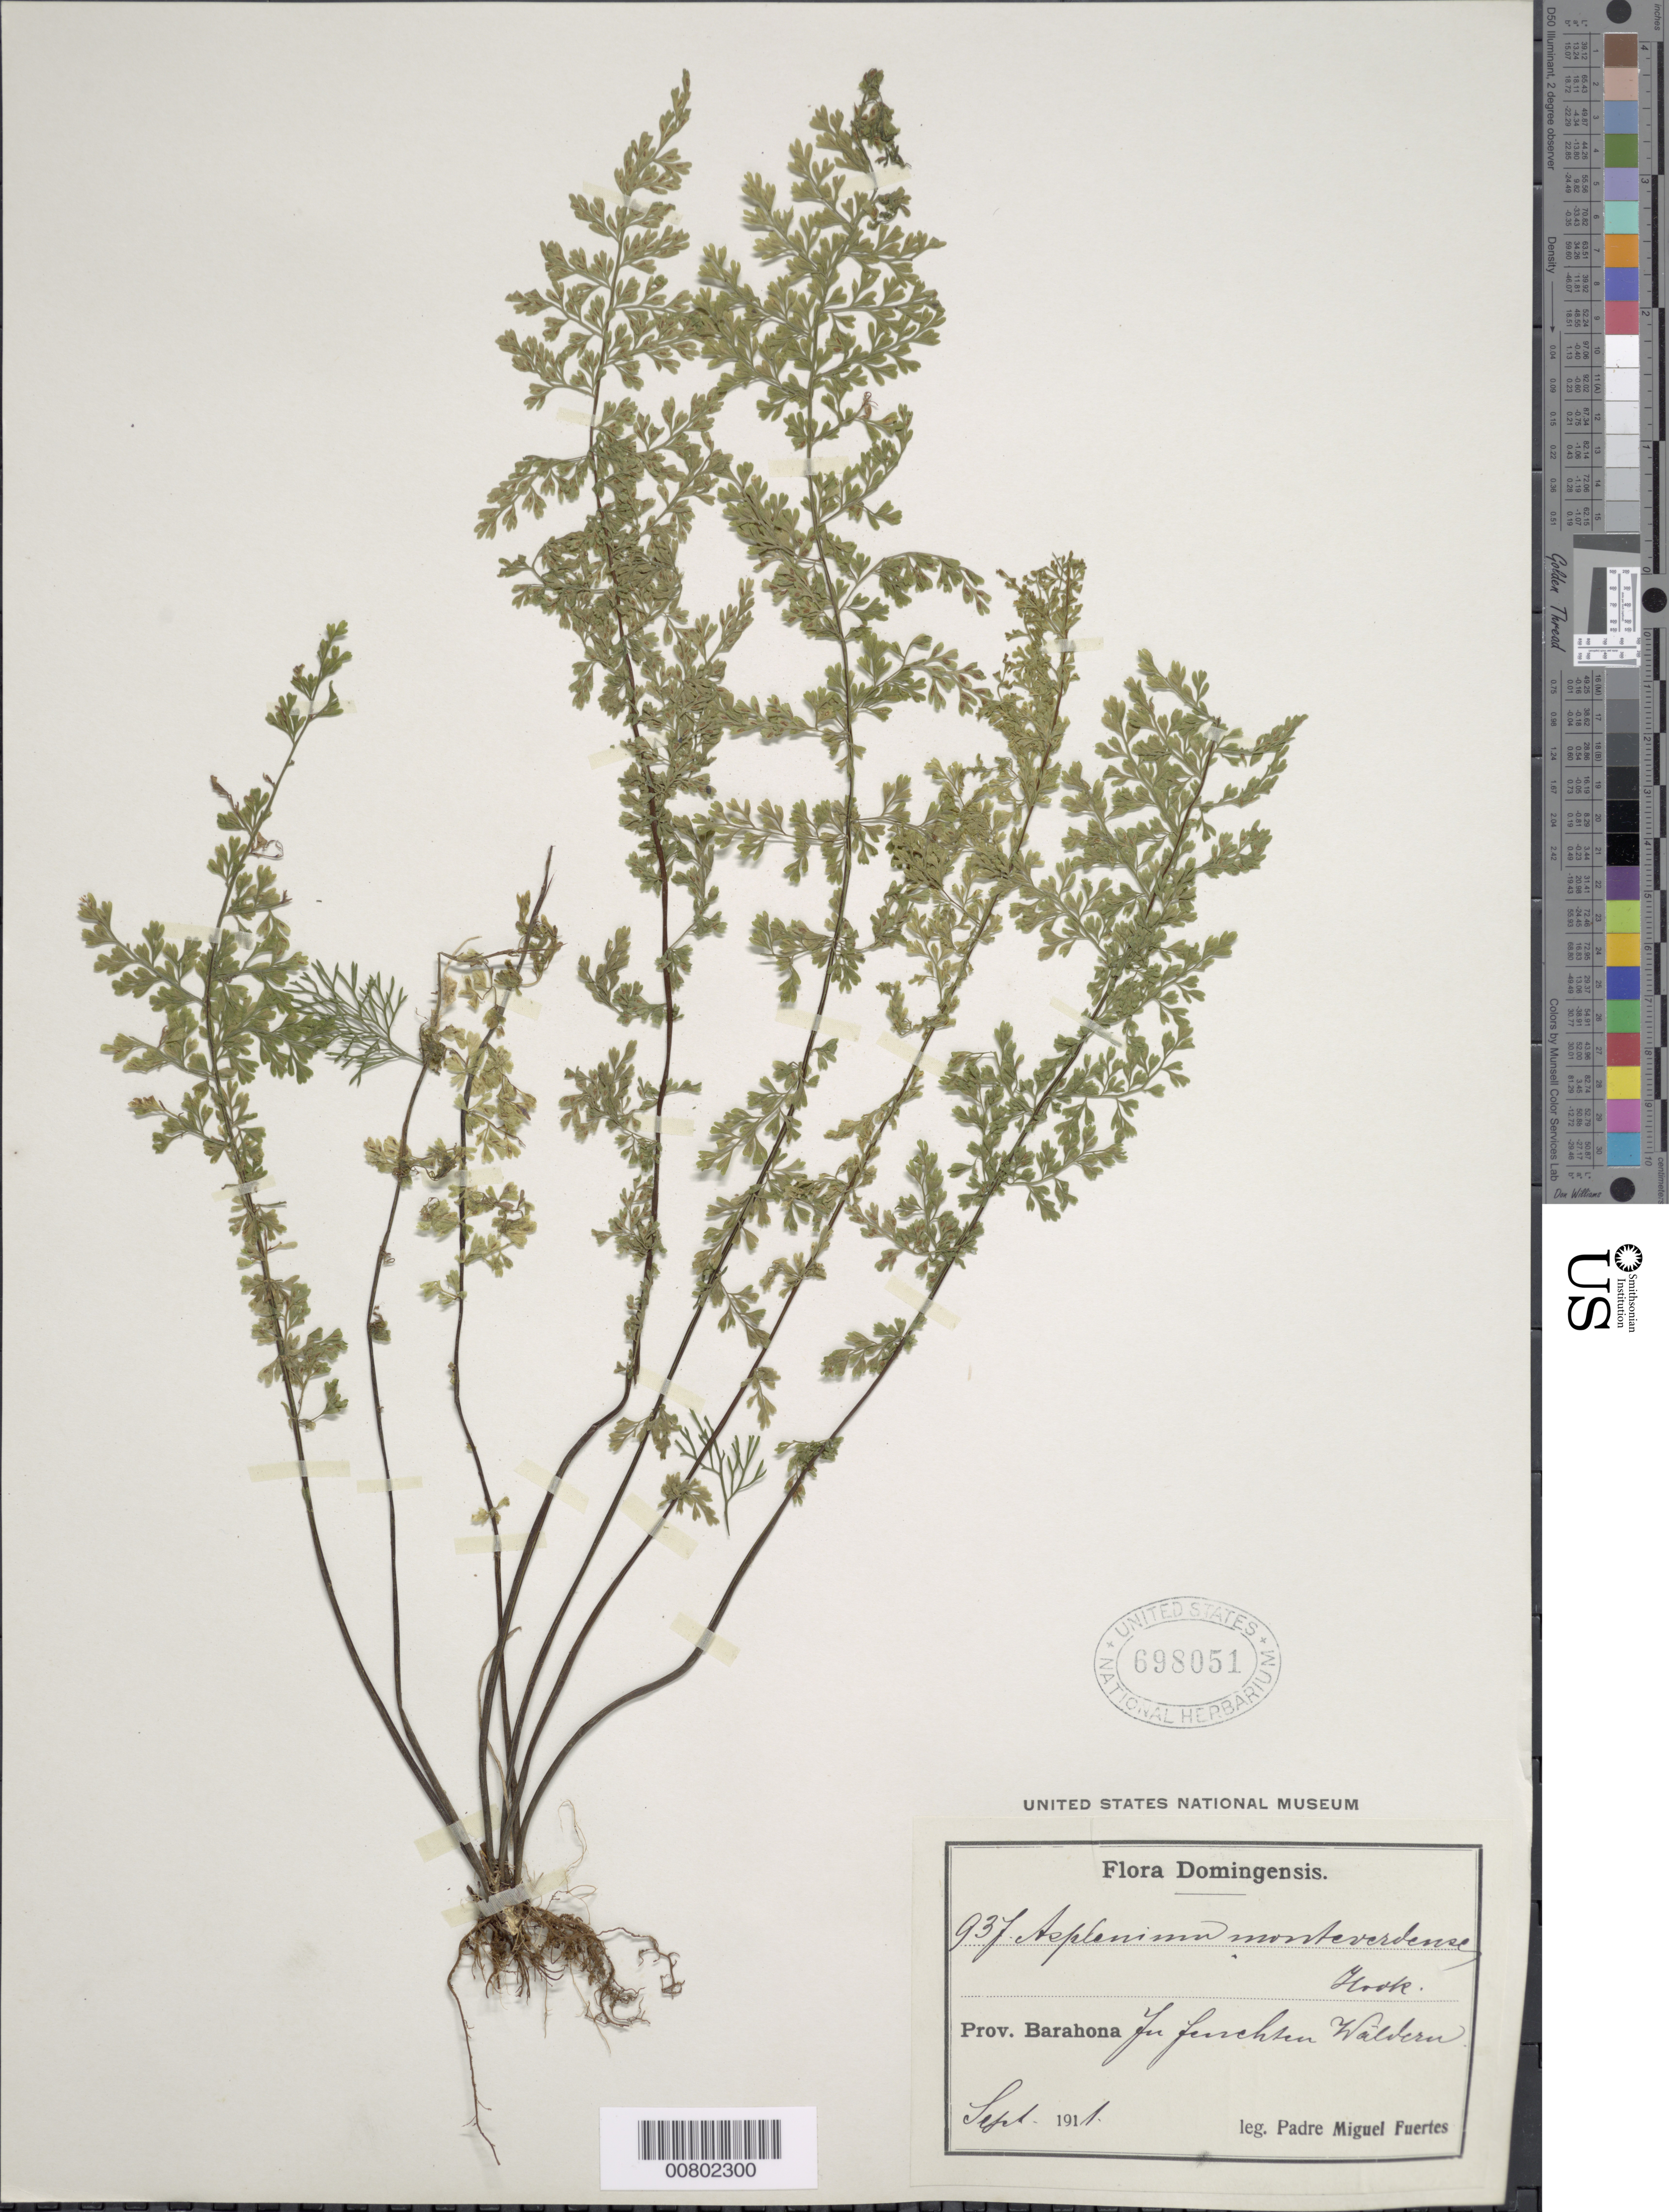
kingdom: Plantae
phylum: Tracheophyta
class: Polypodiopsida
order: Polypodiales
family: Aspleniaceae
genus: Asplenium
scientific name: Asplenium myriophyllum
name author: (Sw.) C. Presl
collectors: M. D. Fuertes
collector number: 937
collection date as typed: Sep 1911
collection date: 1911-09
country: Dominican Republic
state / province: Barahona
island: Hispaniola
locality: Waldern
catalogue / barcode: US 698051